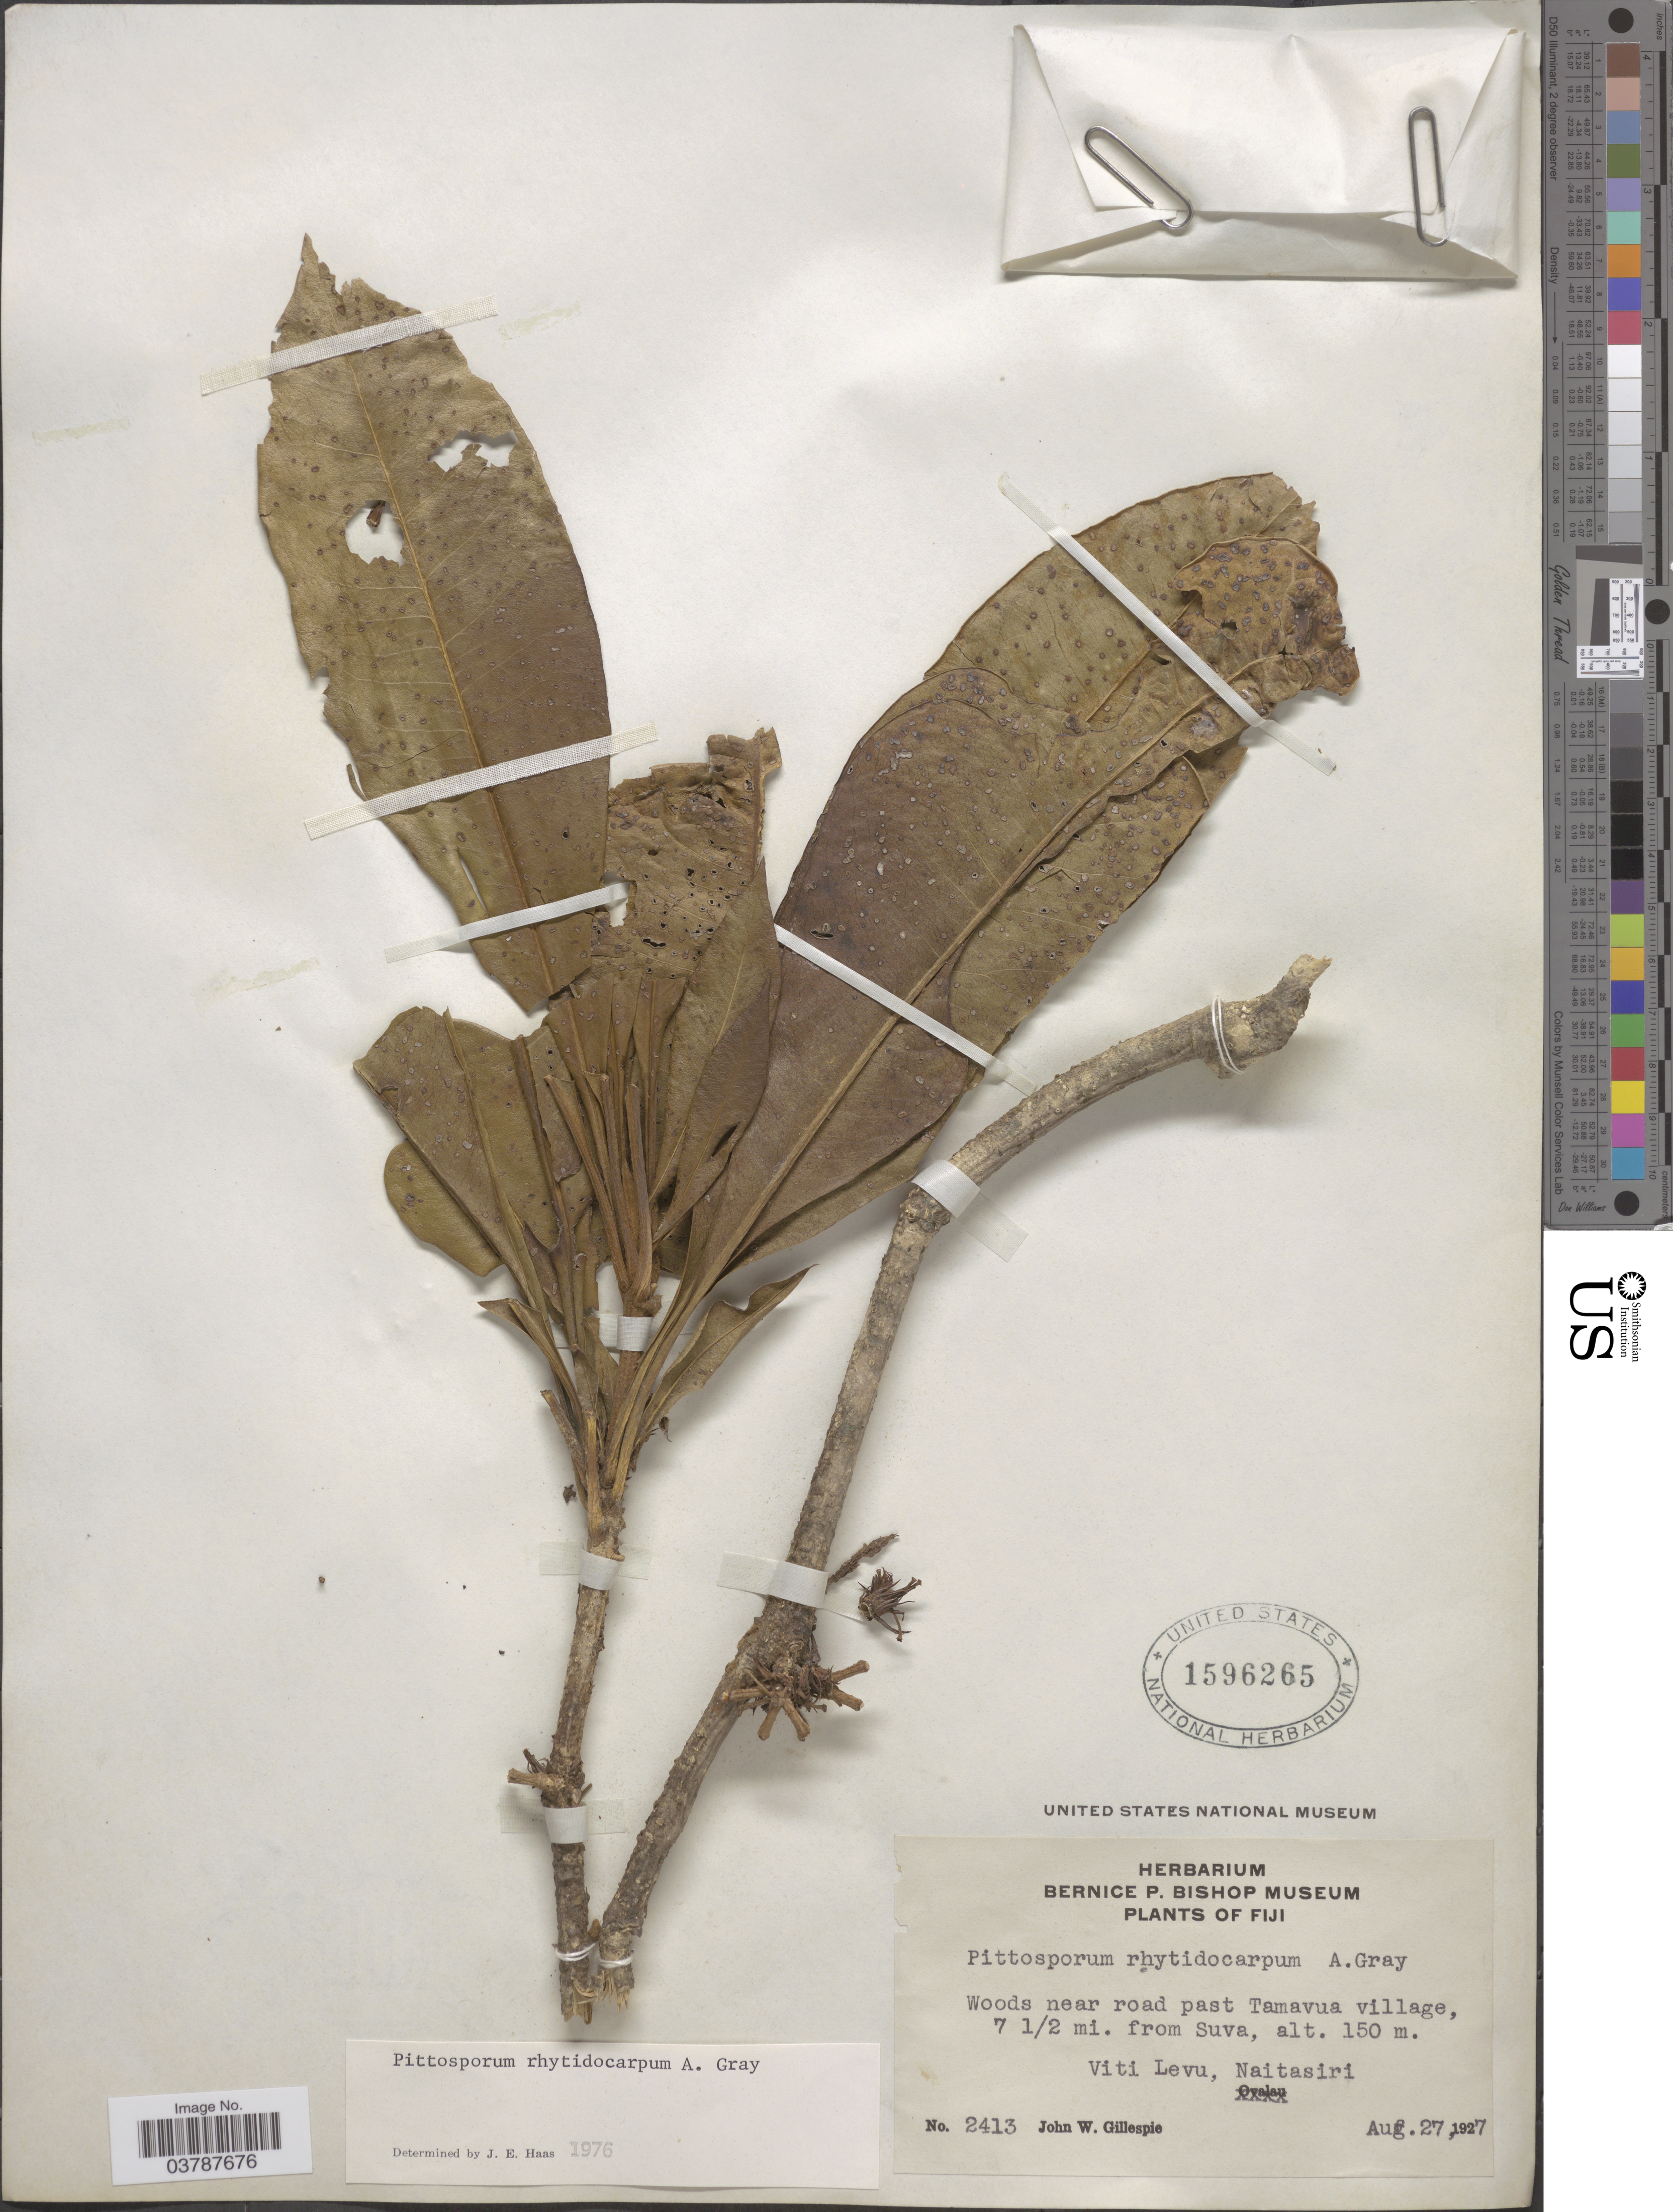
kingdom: Plantae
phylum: Tracheophyta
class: Magnoliopsida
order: Apiales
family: Pittosporaceae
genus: Pittosporum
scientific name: Pittosporum rhytidocarpum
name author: A. Gray in Wilkes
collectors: J. W. Gillespie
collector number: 2413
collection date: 1927-08-27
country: Fiji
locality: Woods near road past Tamavua village, 7½ mi. from Suva. Viti Levu, Naitasiri.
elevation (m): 150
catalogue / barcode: US 1596265